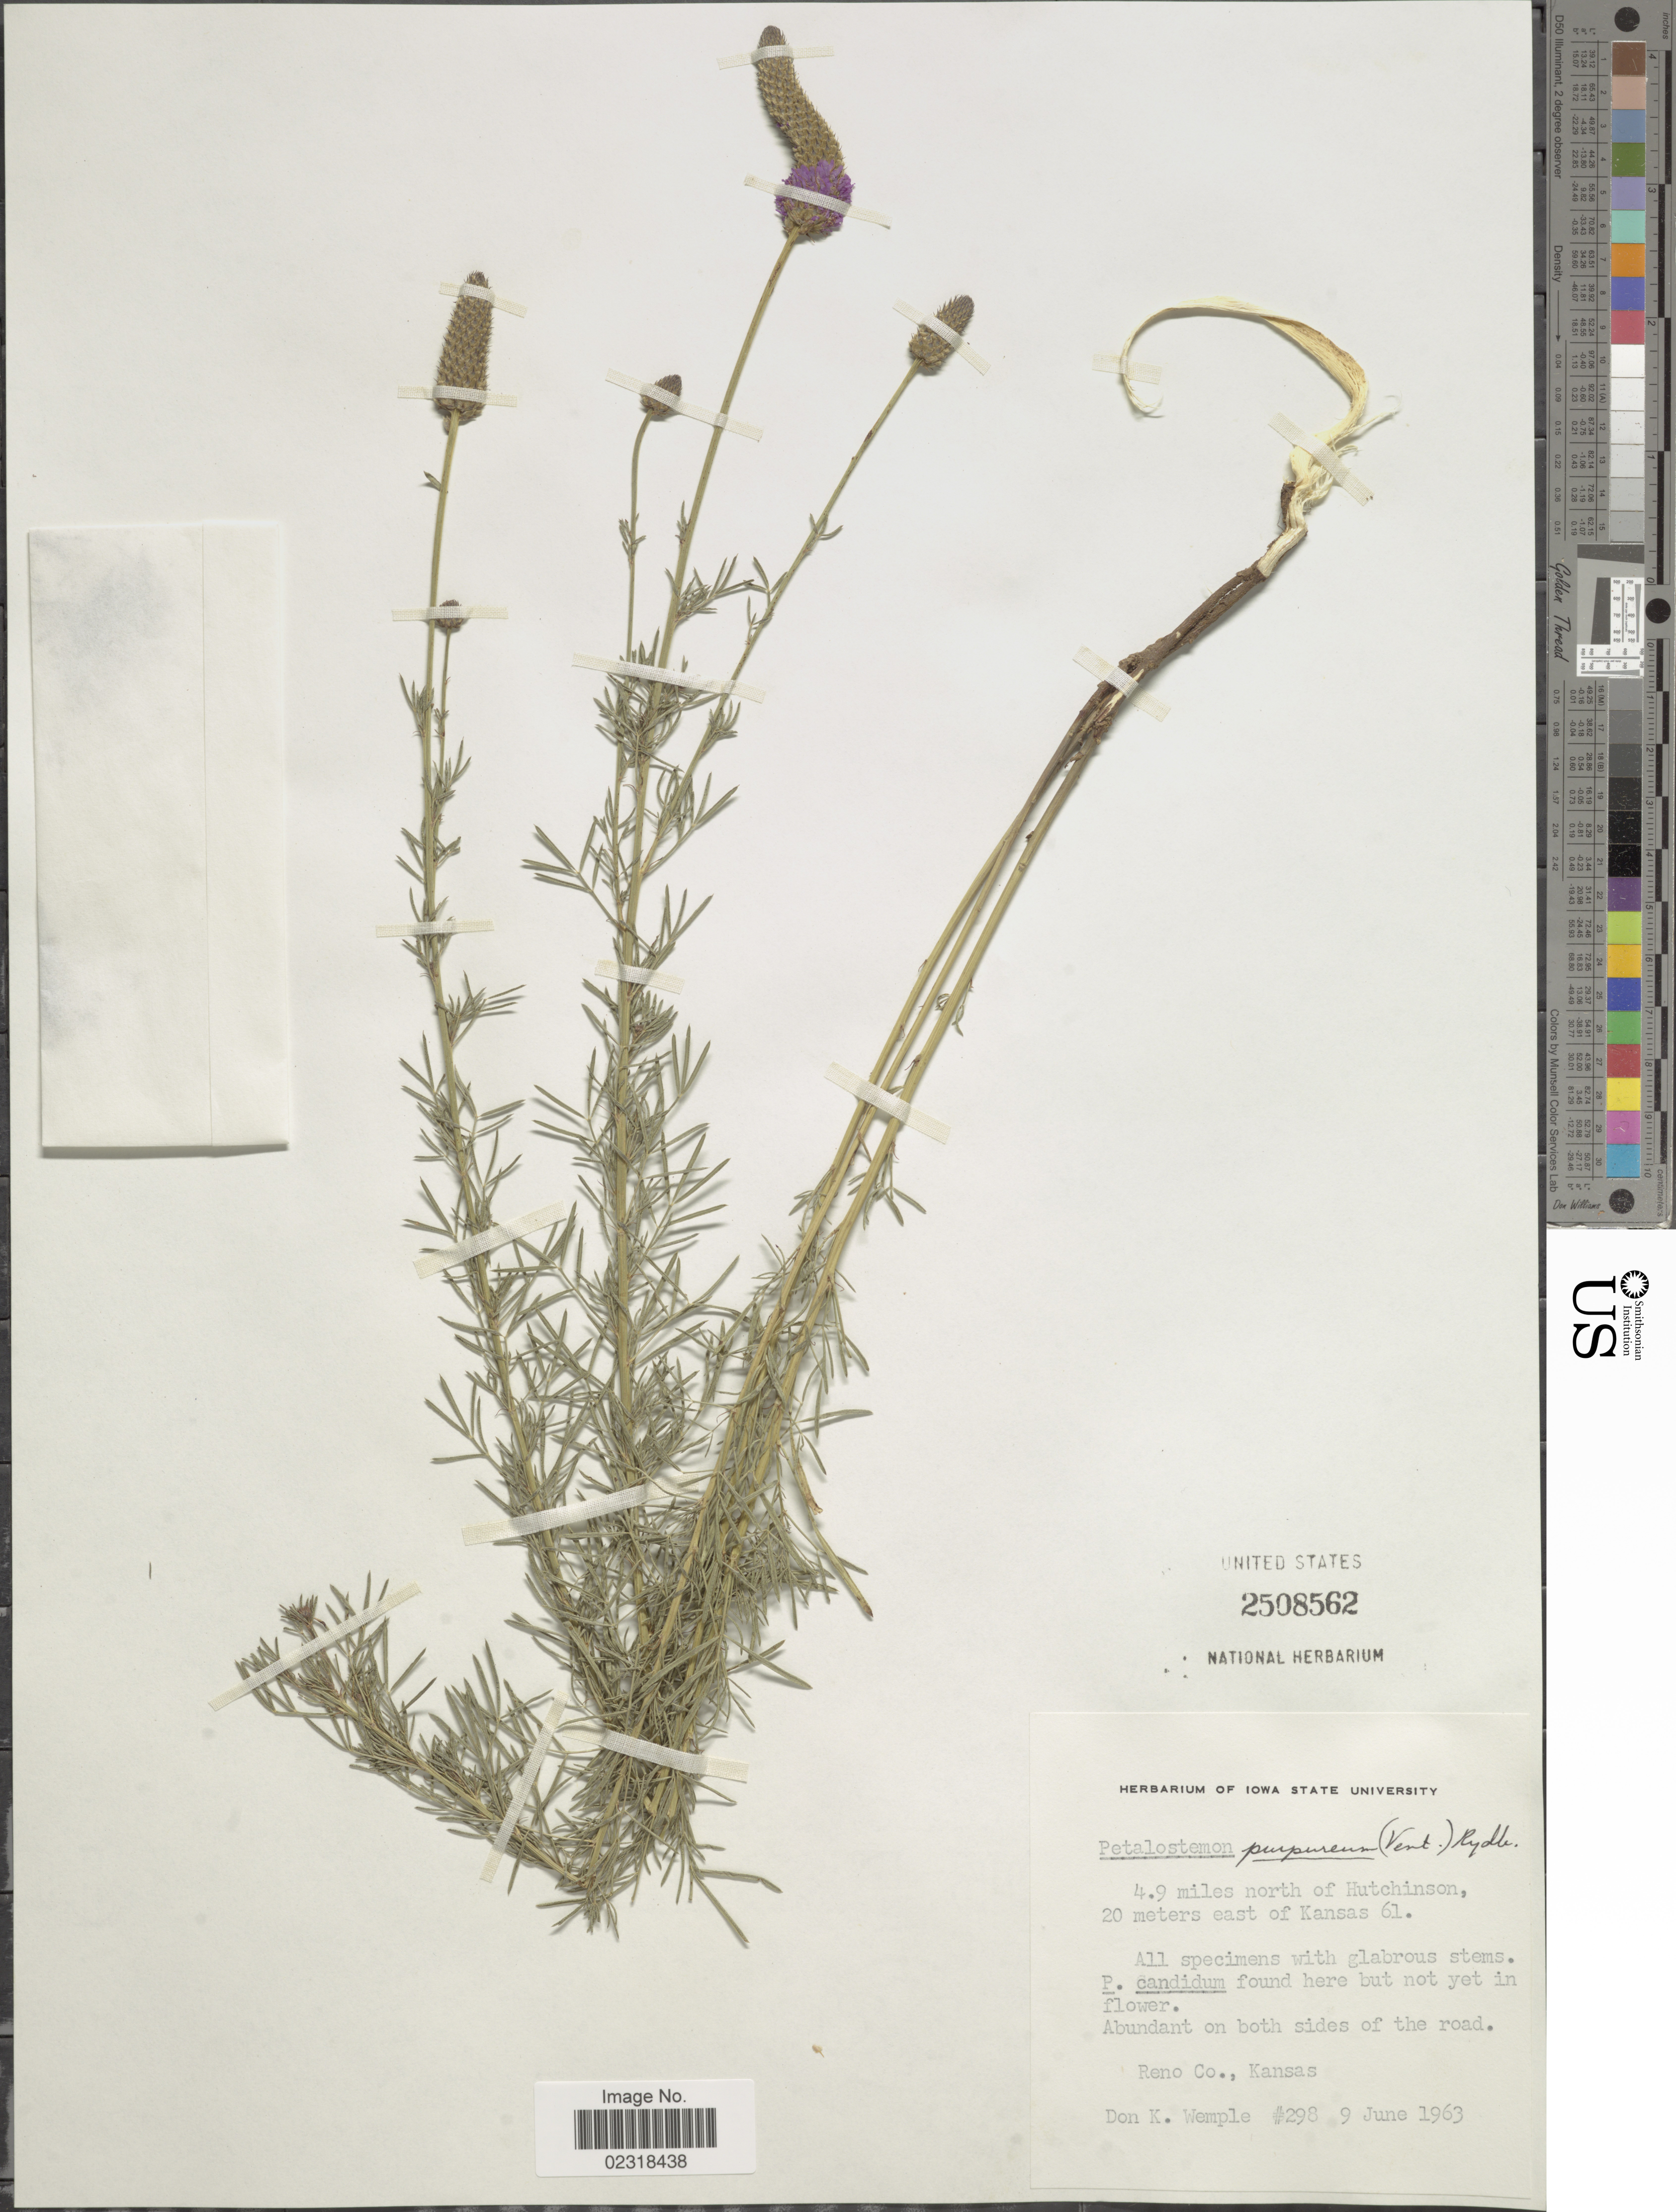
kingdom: Plantae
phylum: Tracheophyta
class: Magnoliopsida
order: Fabales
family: Fabaceae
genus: Dalea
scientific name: Dalea purpurea var. purpurea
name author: Vent.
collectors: D. Wemple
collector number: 298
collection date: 1963-06-09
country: United States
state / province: Kansas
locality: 4.9 miles north of Hutchinson, 20 meters east of Kansas 61, Reno Co., Kansas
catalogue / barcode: US 2508562